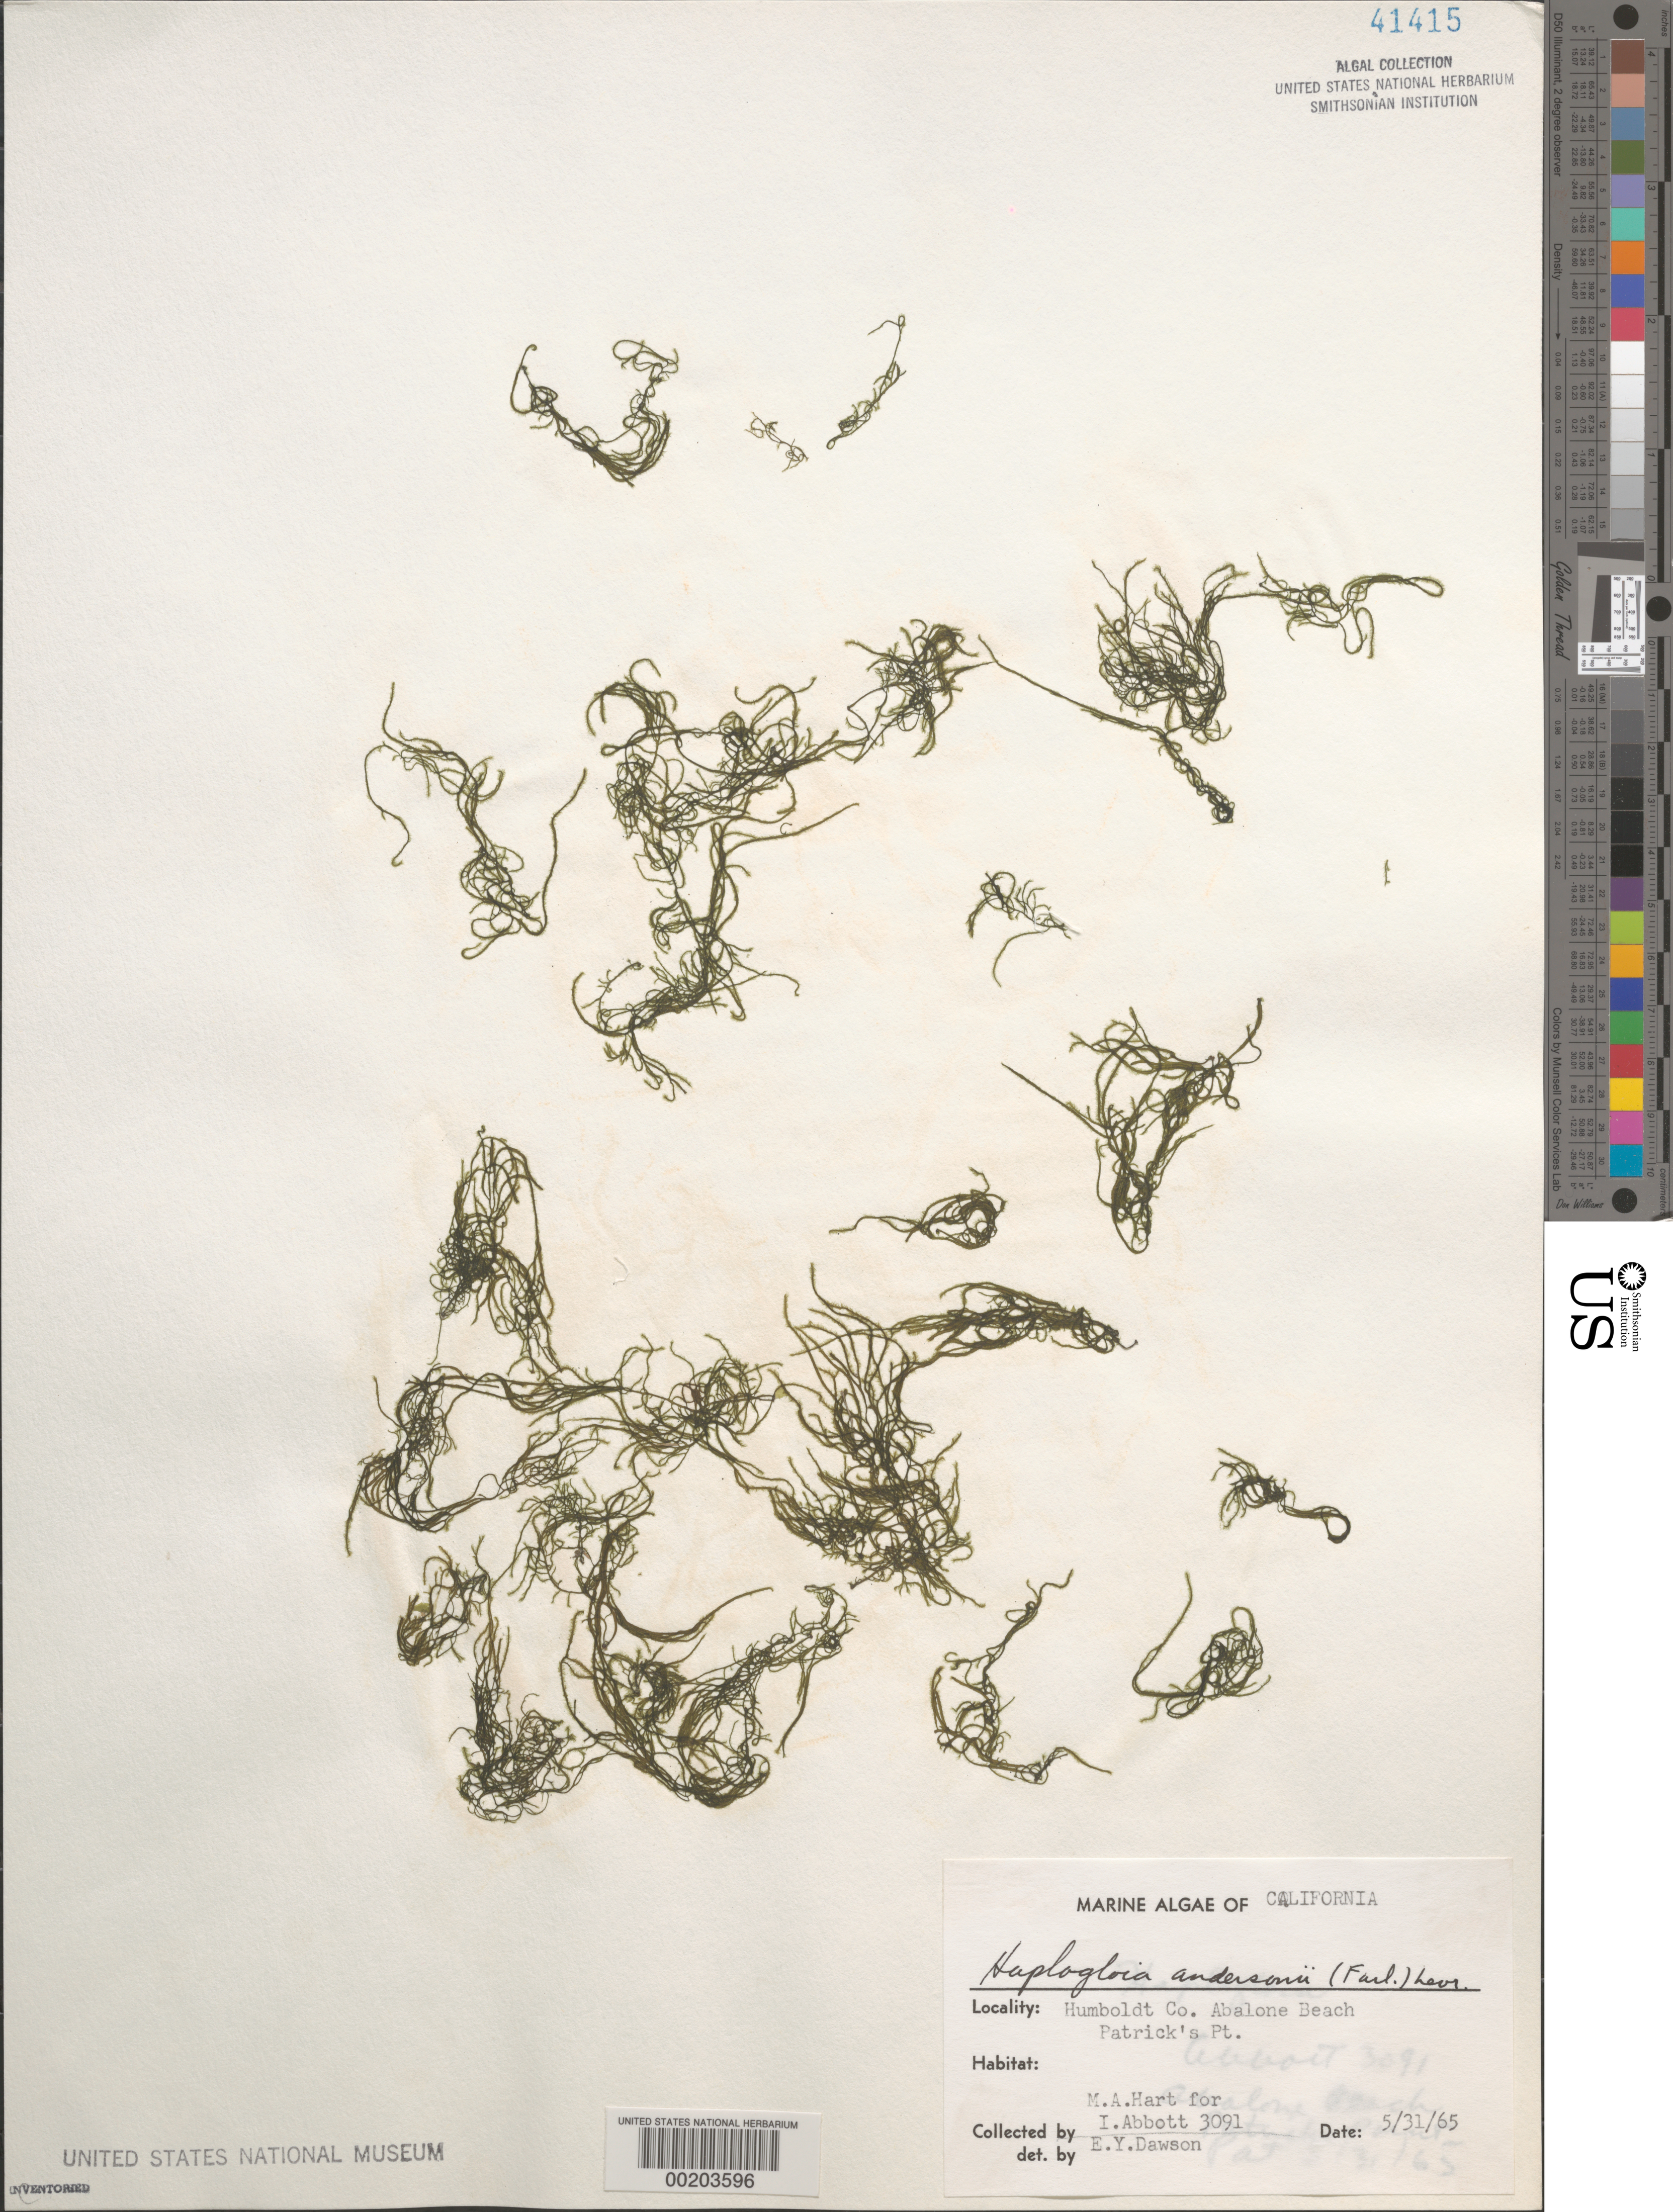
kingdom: Chromista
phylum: Ochrophyta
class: Phaeophyceae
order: Ectocarpales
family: Chordariaceae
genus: Haplogloia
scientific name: Haplogloia andersonii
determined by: Dawson, E. Y.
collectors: M. A. Hart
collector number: IAA 3091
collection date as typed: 31 May 1965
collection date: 1965-05-31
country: United States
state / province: California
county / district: Humboldt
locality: Abalone Beach, Patrick's Point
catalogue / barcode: US 41415